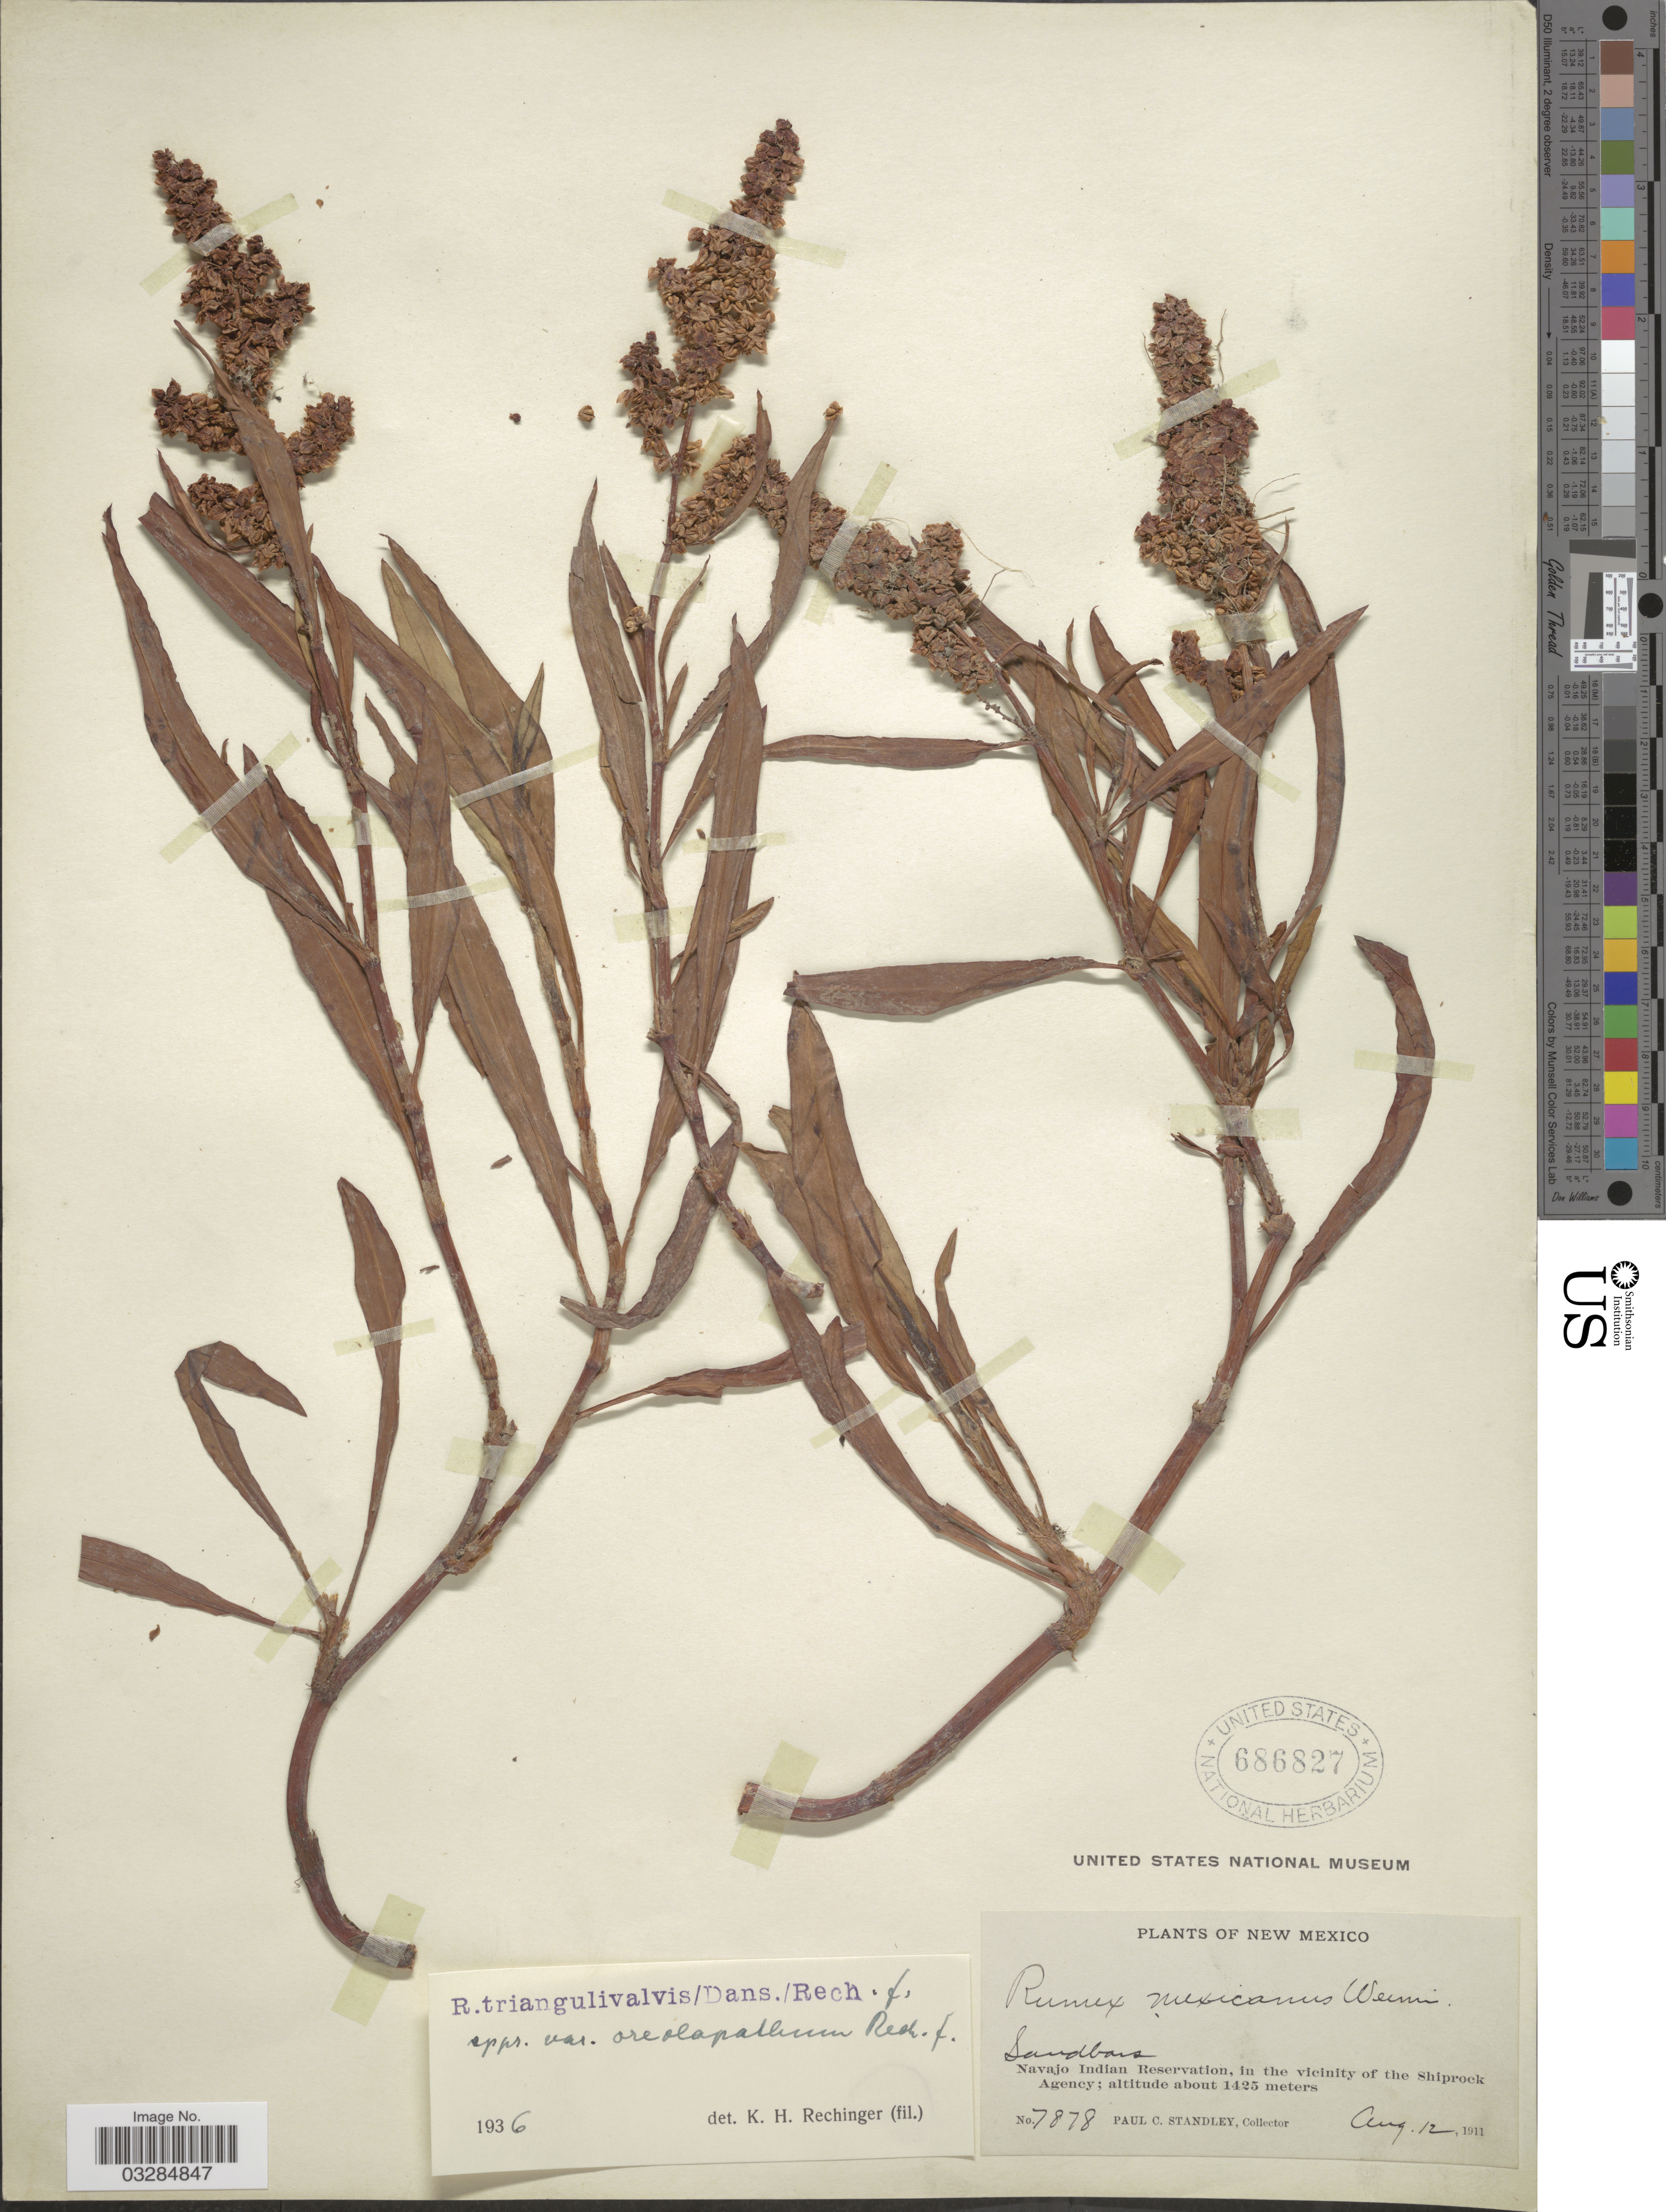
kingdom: Plantae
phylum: Tracheophyta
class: Magnoliopsida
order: Caryophyllales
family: Polygonaceae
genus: Rumex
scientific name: Rumex triangulivalvis var. oreolapathum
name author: Rech. f.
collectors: P. C. Standley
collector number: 7878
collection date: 1911-08-12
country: United States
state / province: New Mexico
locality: Navajo Indian Reservation. in the vicinity of the Shiprock Agency.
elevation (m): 1425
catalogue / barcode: US 686827